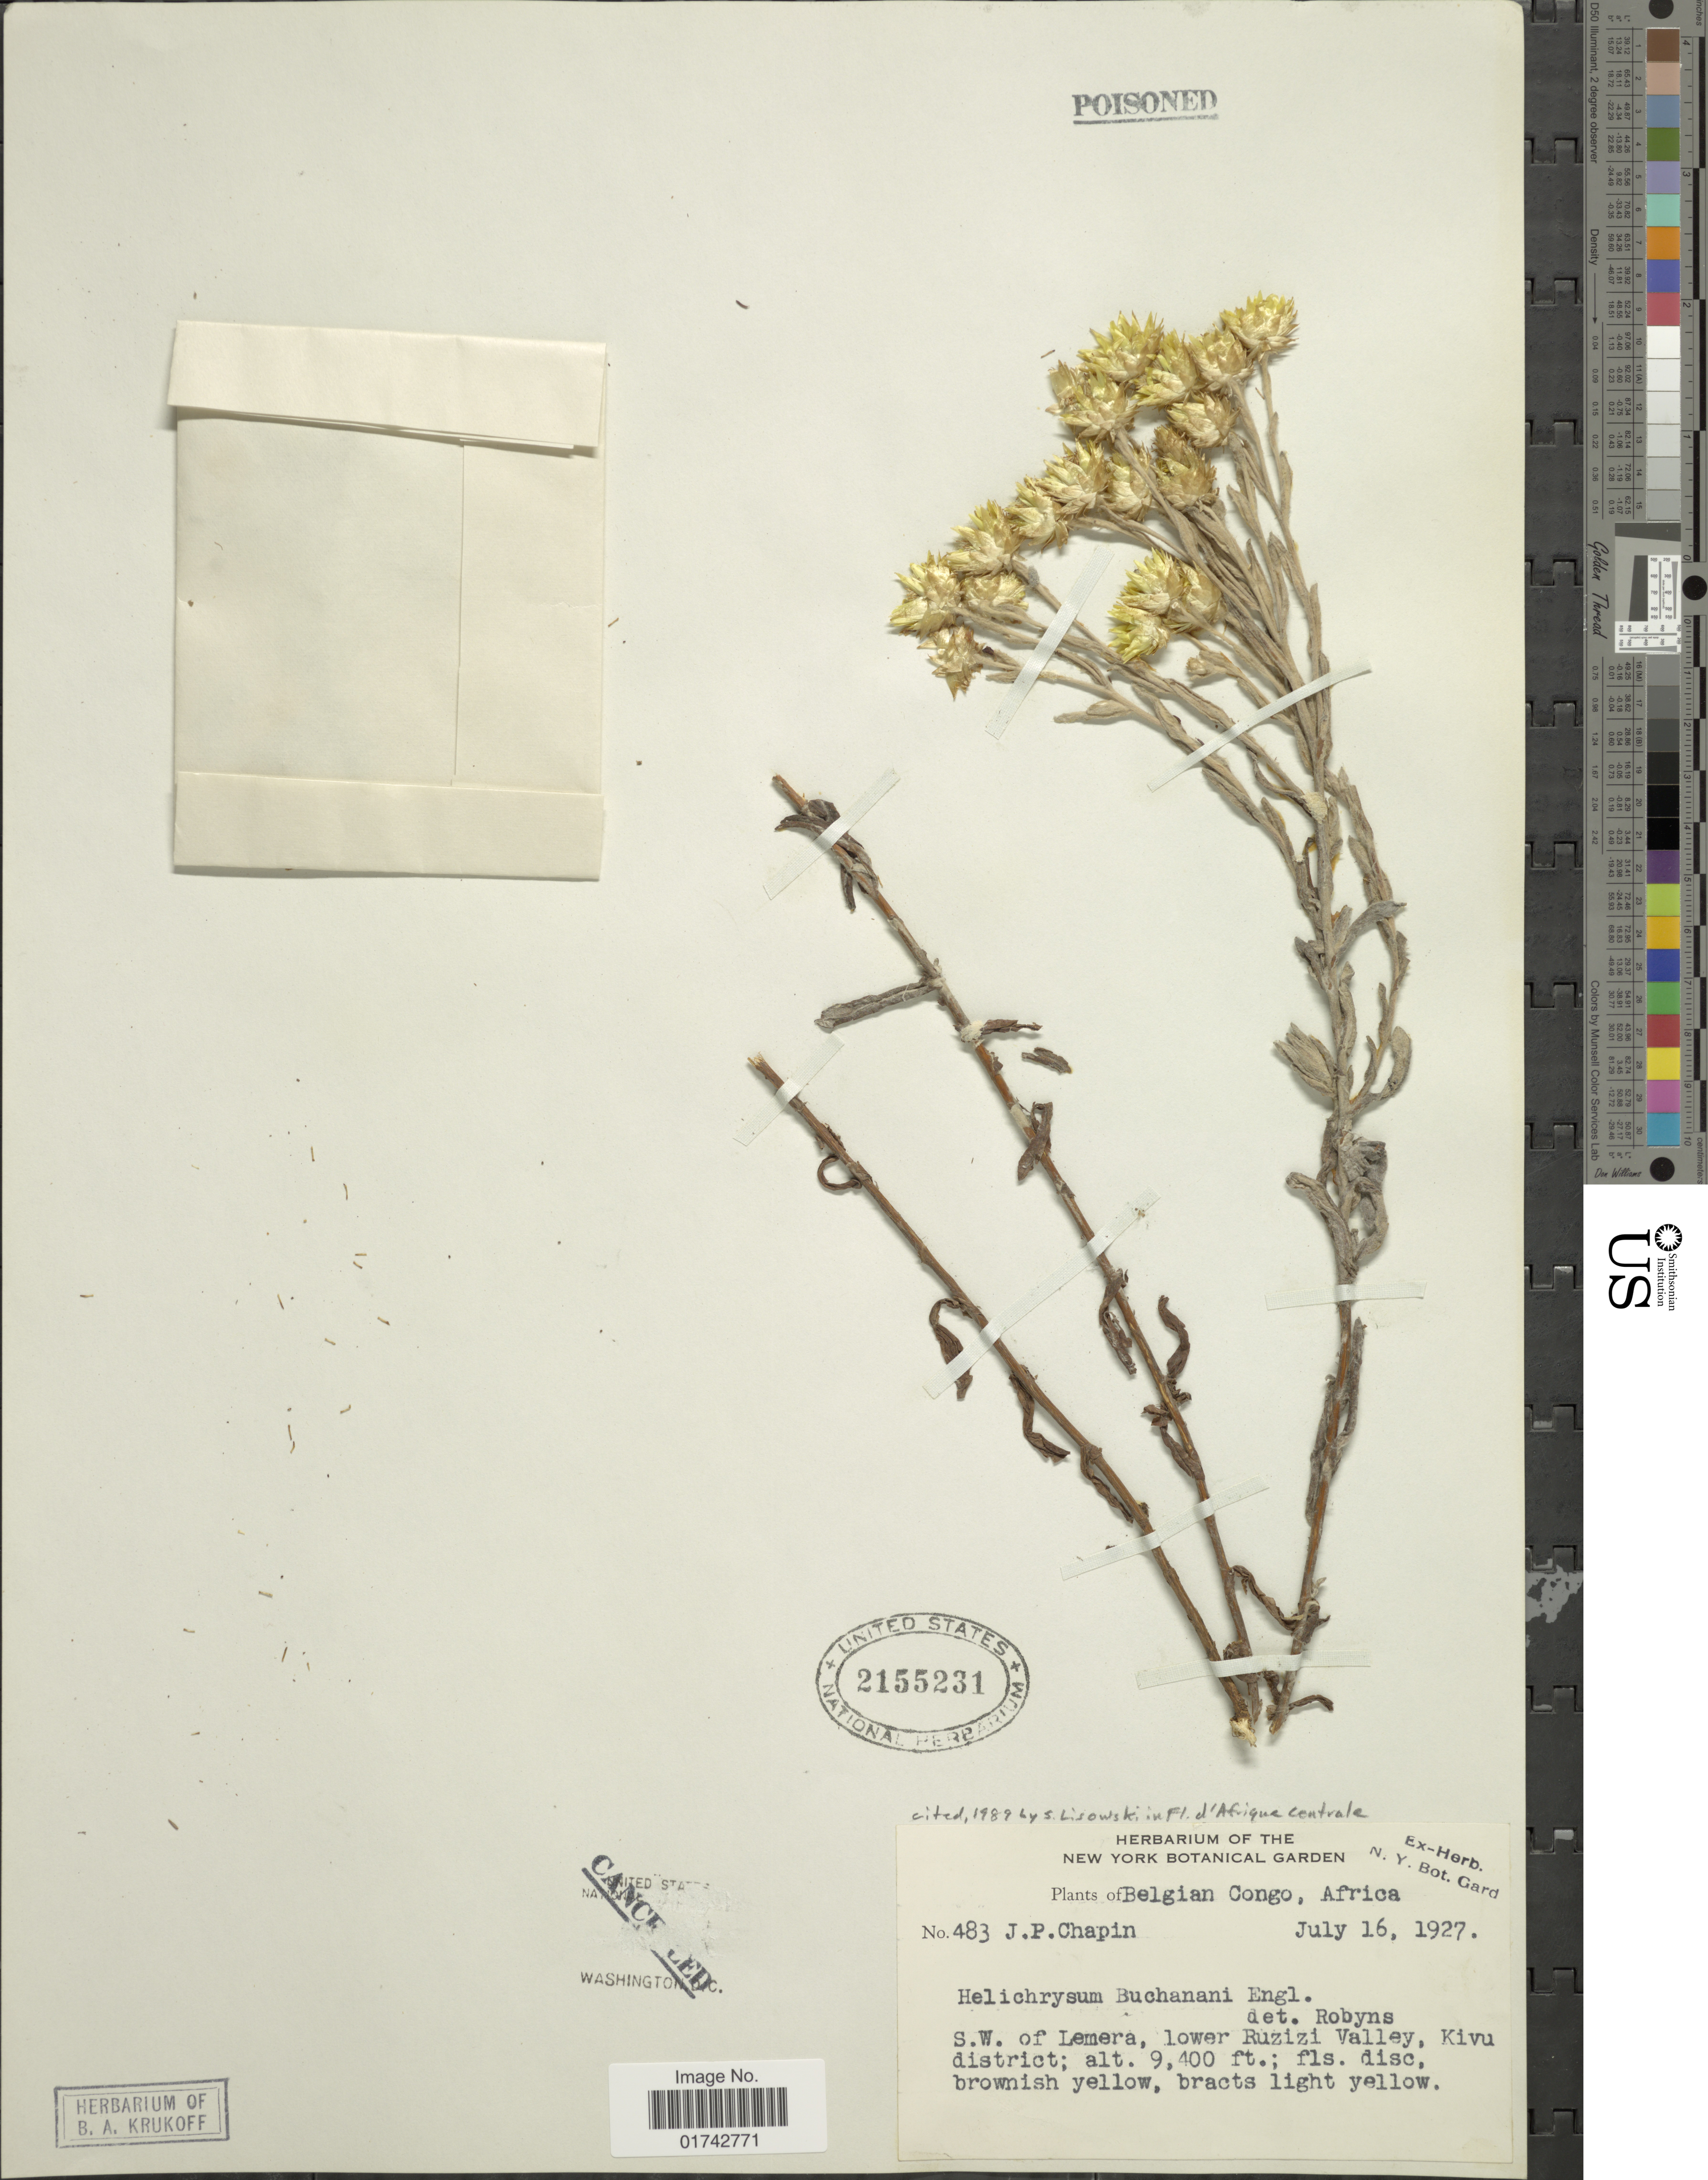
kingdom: Plantae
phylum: Tracheophyta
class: Magnoliopsida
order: Asterales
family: Asteraceae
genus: Helichrysum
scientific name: Helichrysum buchananii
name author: Engl.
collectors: J. Chapin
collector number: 483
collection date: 1927-07-16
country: Congo, Democratic Republic of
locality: Belgian Congo. S.W. of Lemera, lower Ruzizi Valley, Kivu district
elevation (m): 2865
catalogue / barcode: US 2155231